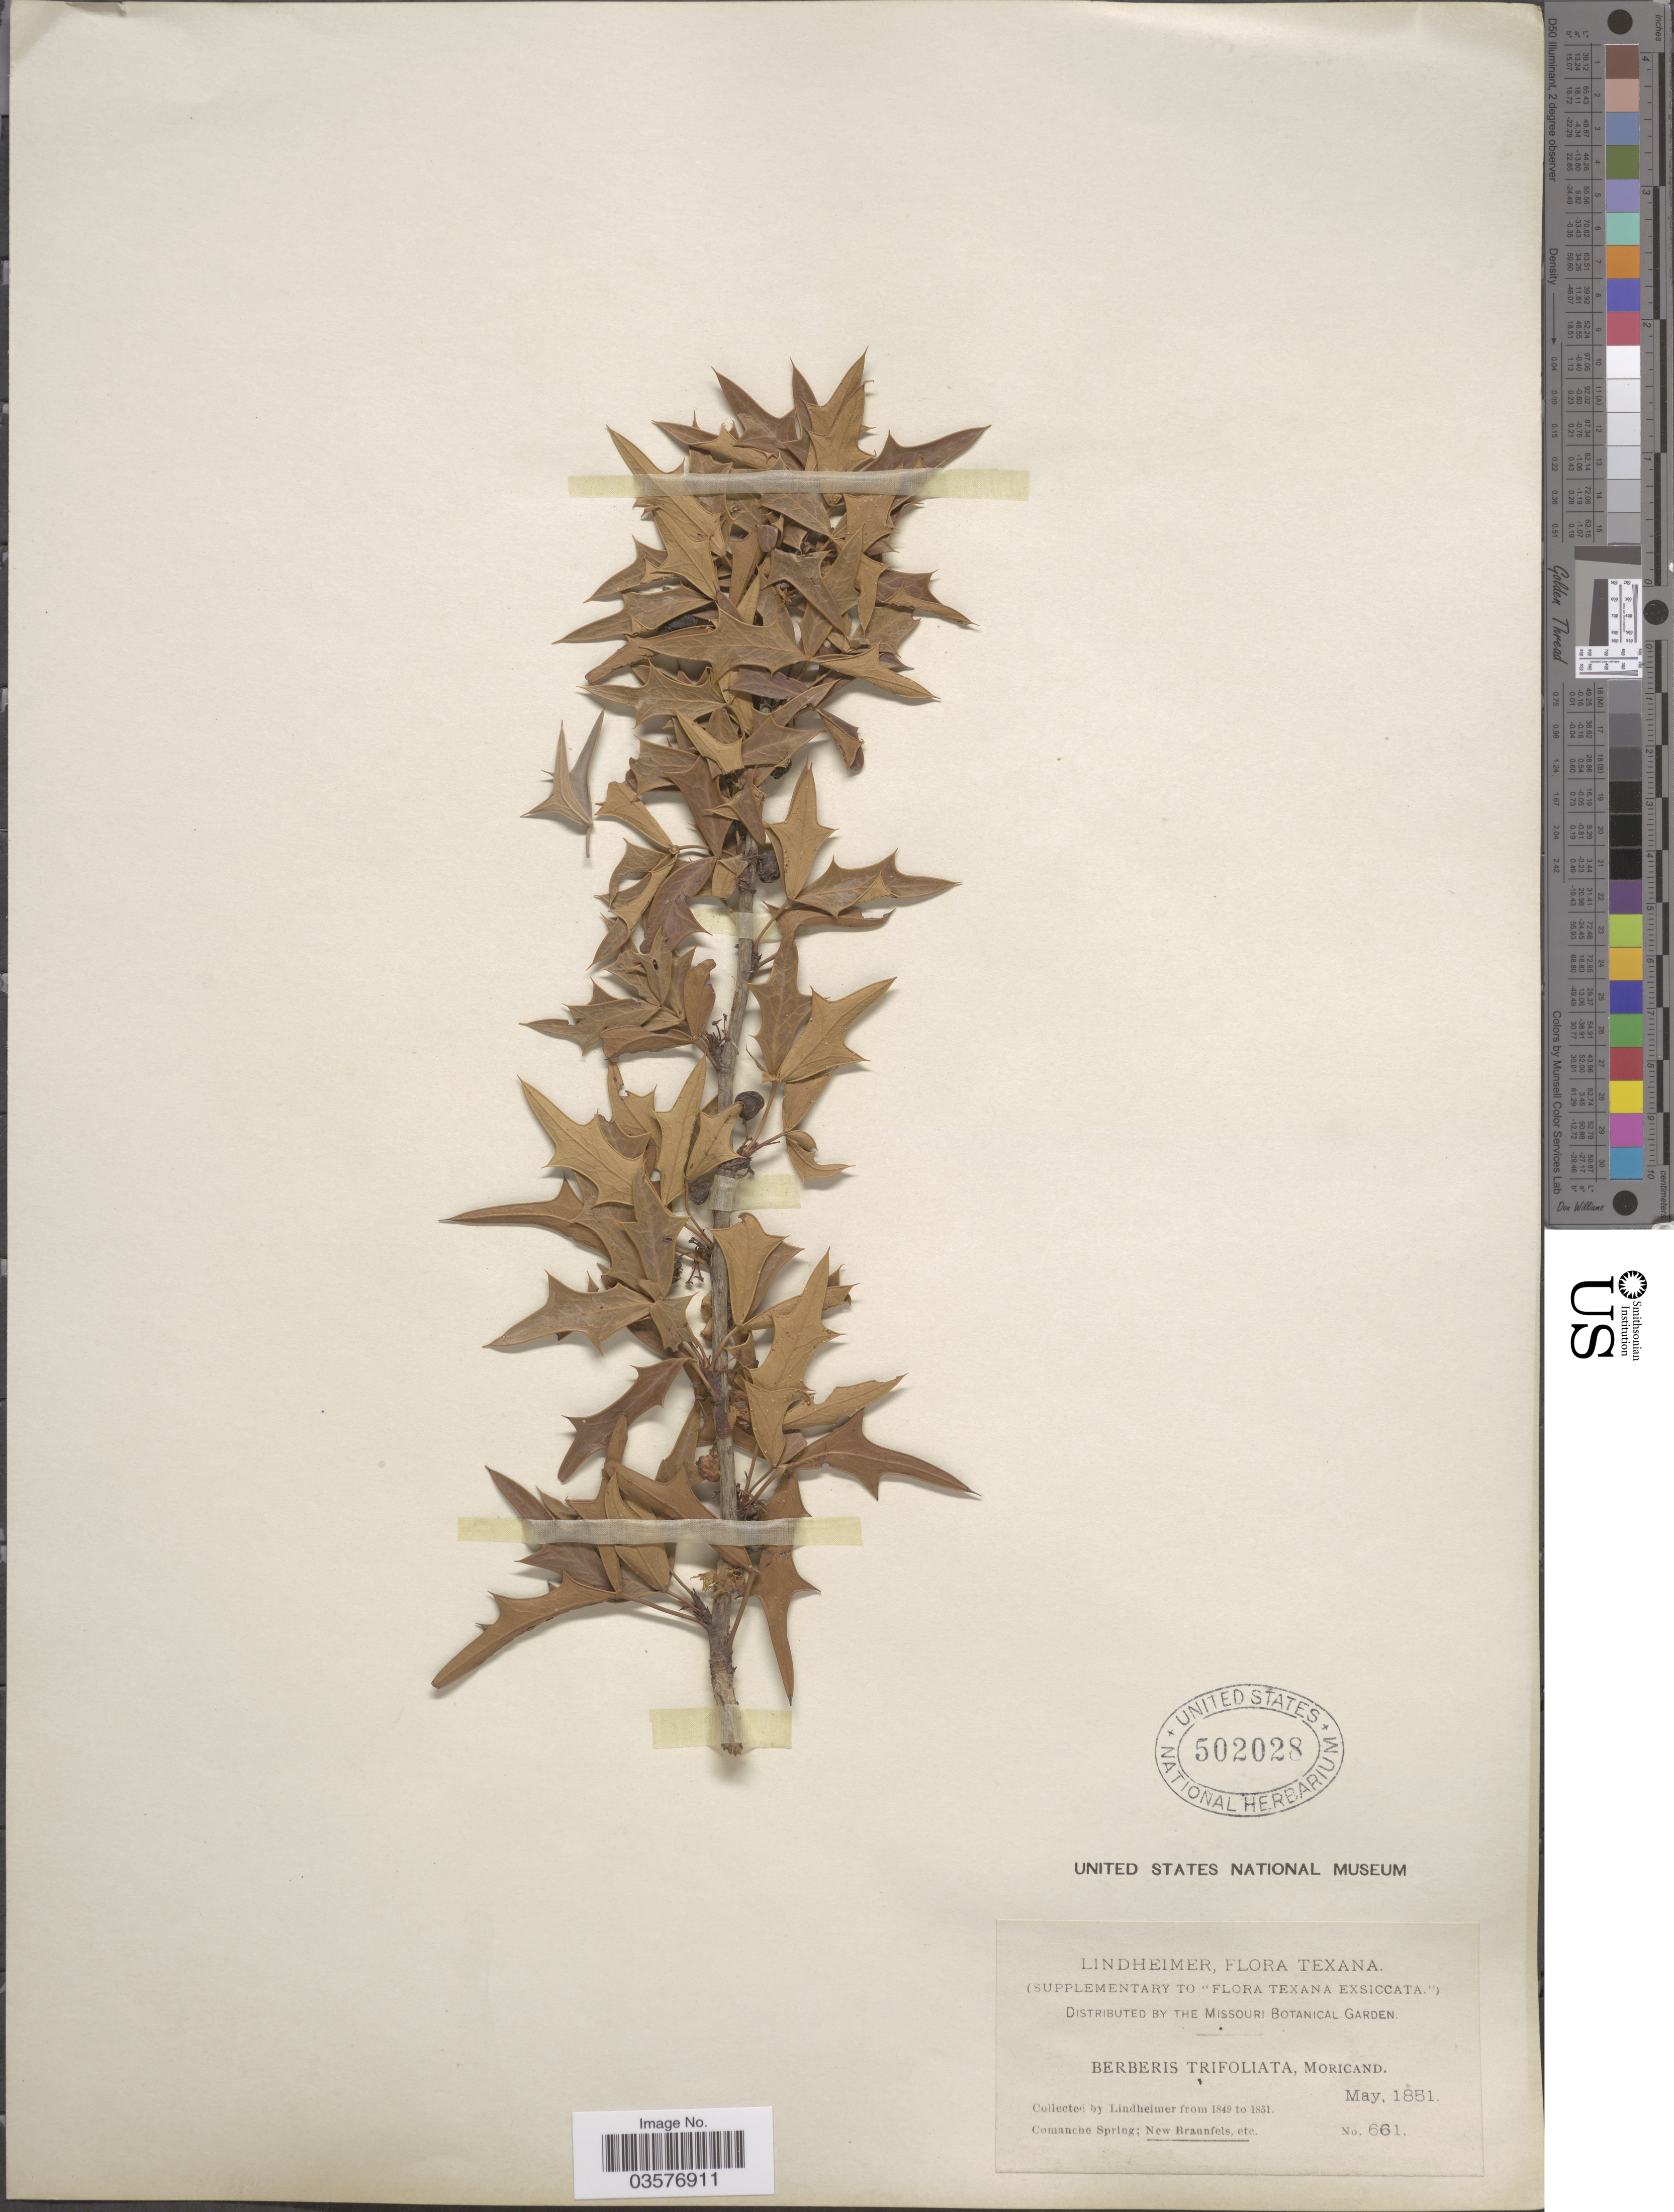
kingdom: Plantae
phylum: Tracheophyta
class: Magnoliopsida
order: Ranunculales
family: Berberidaceae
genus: Mahonia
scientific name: Mahonia trifoliolata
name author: (Monic.) Fedde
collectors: -. Lindheimer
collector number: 661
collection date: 1851-05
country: United States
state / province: Texas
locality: Comanche Spring; New Braunfels, etc.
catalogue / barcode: US 502028